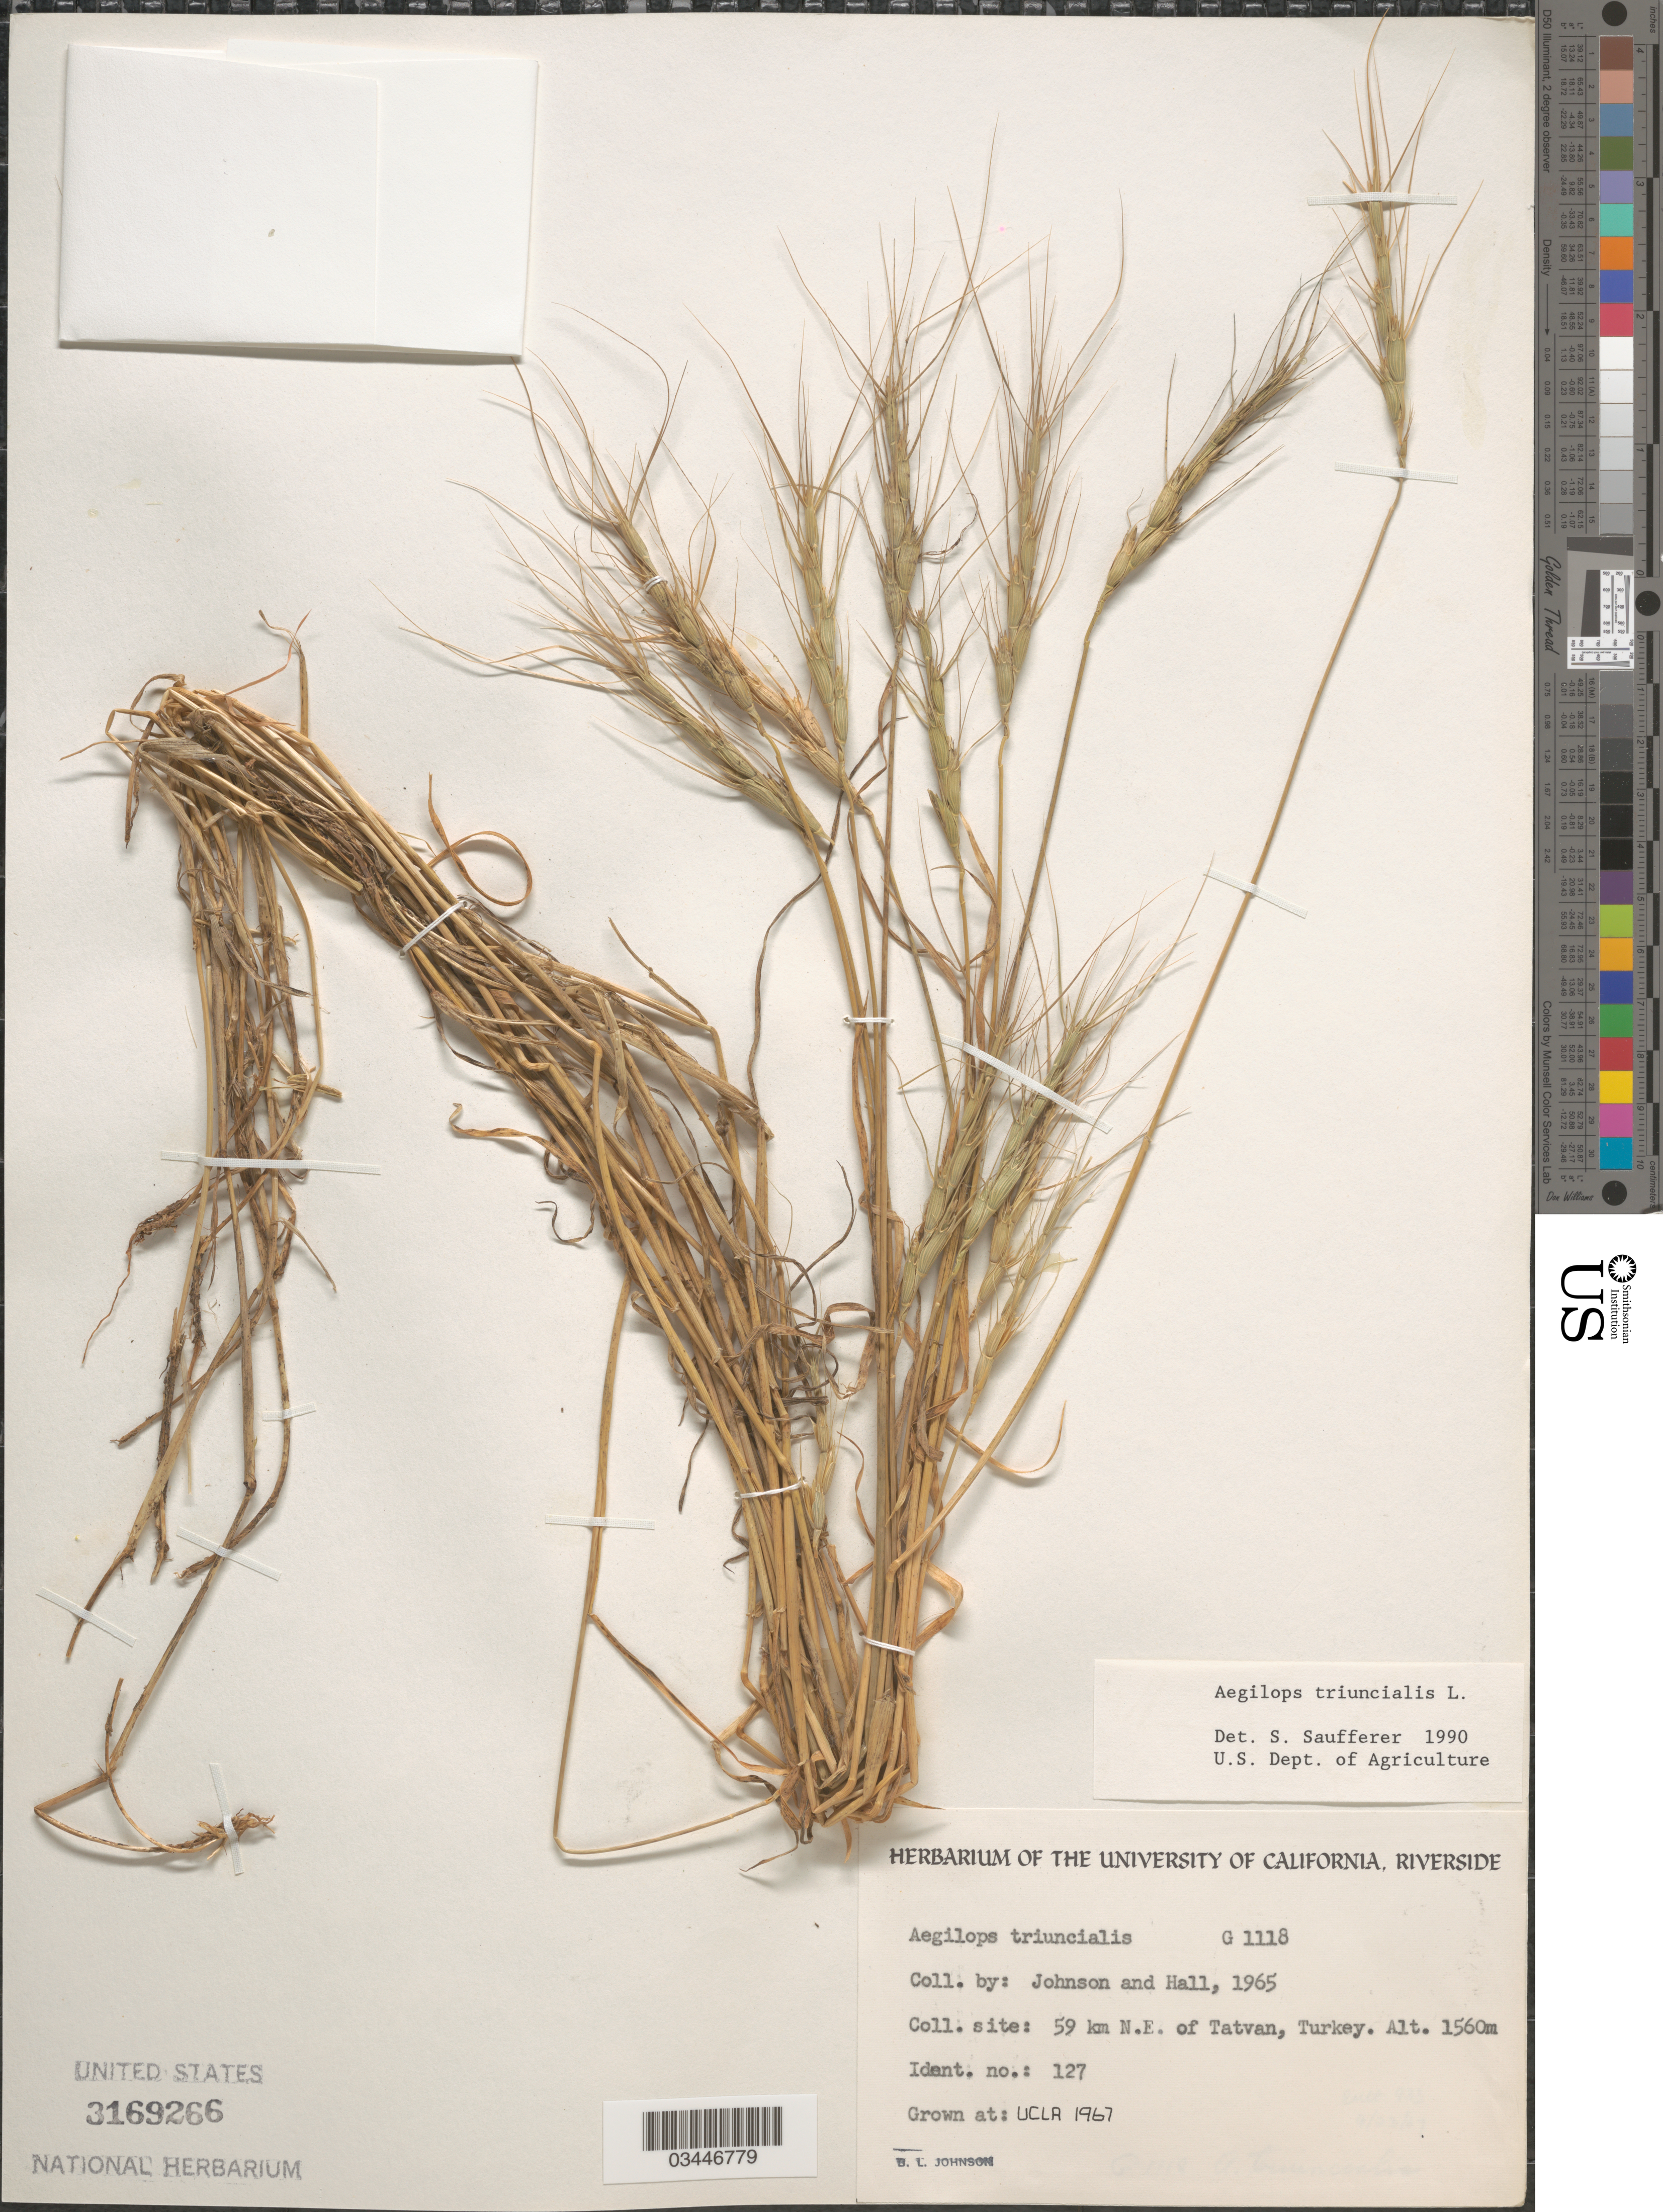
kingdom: Plantae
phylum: Tracheophyta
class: Liliopsida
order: Poales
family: Poaceae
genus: Aegilops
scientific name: Aegilops triuncialis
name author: L.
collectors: B. Johnson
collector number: G1118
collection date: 1967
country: United States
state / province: California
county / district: Los Angeles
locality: UCLA.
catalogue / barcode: US 3169266